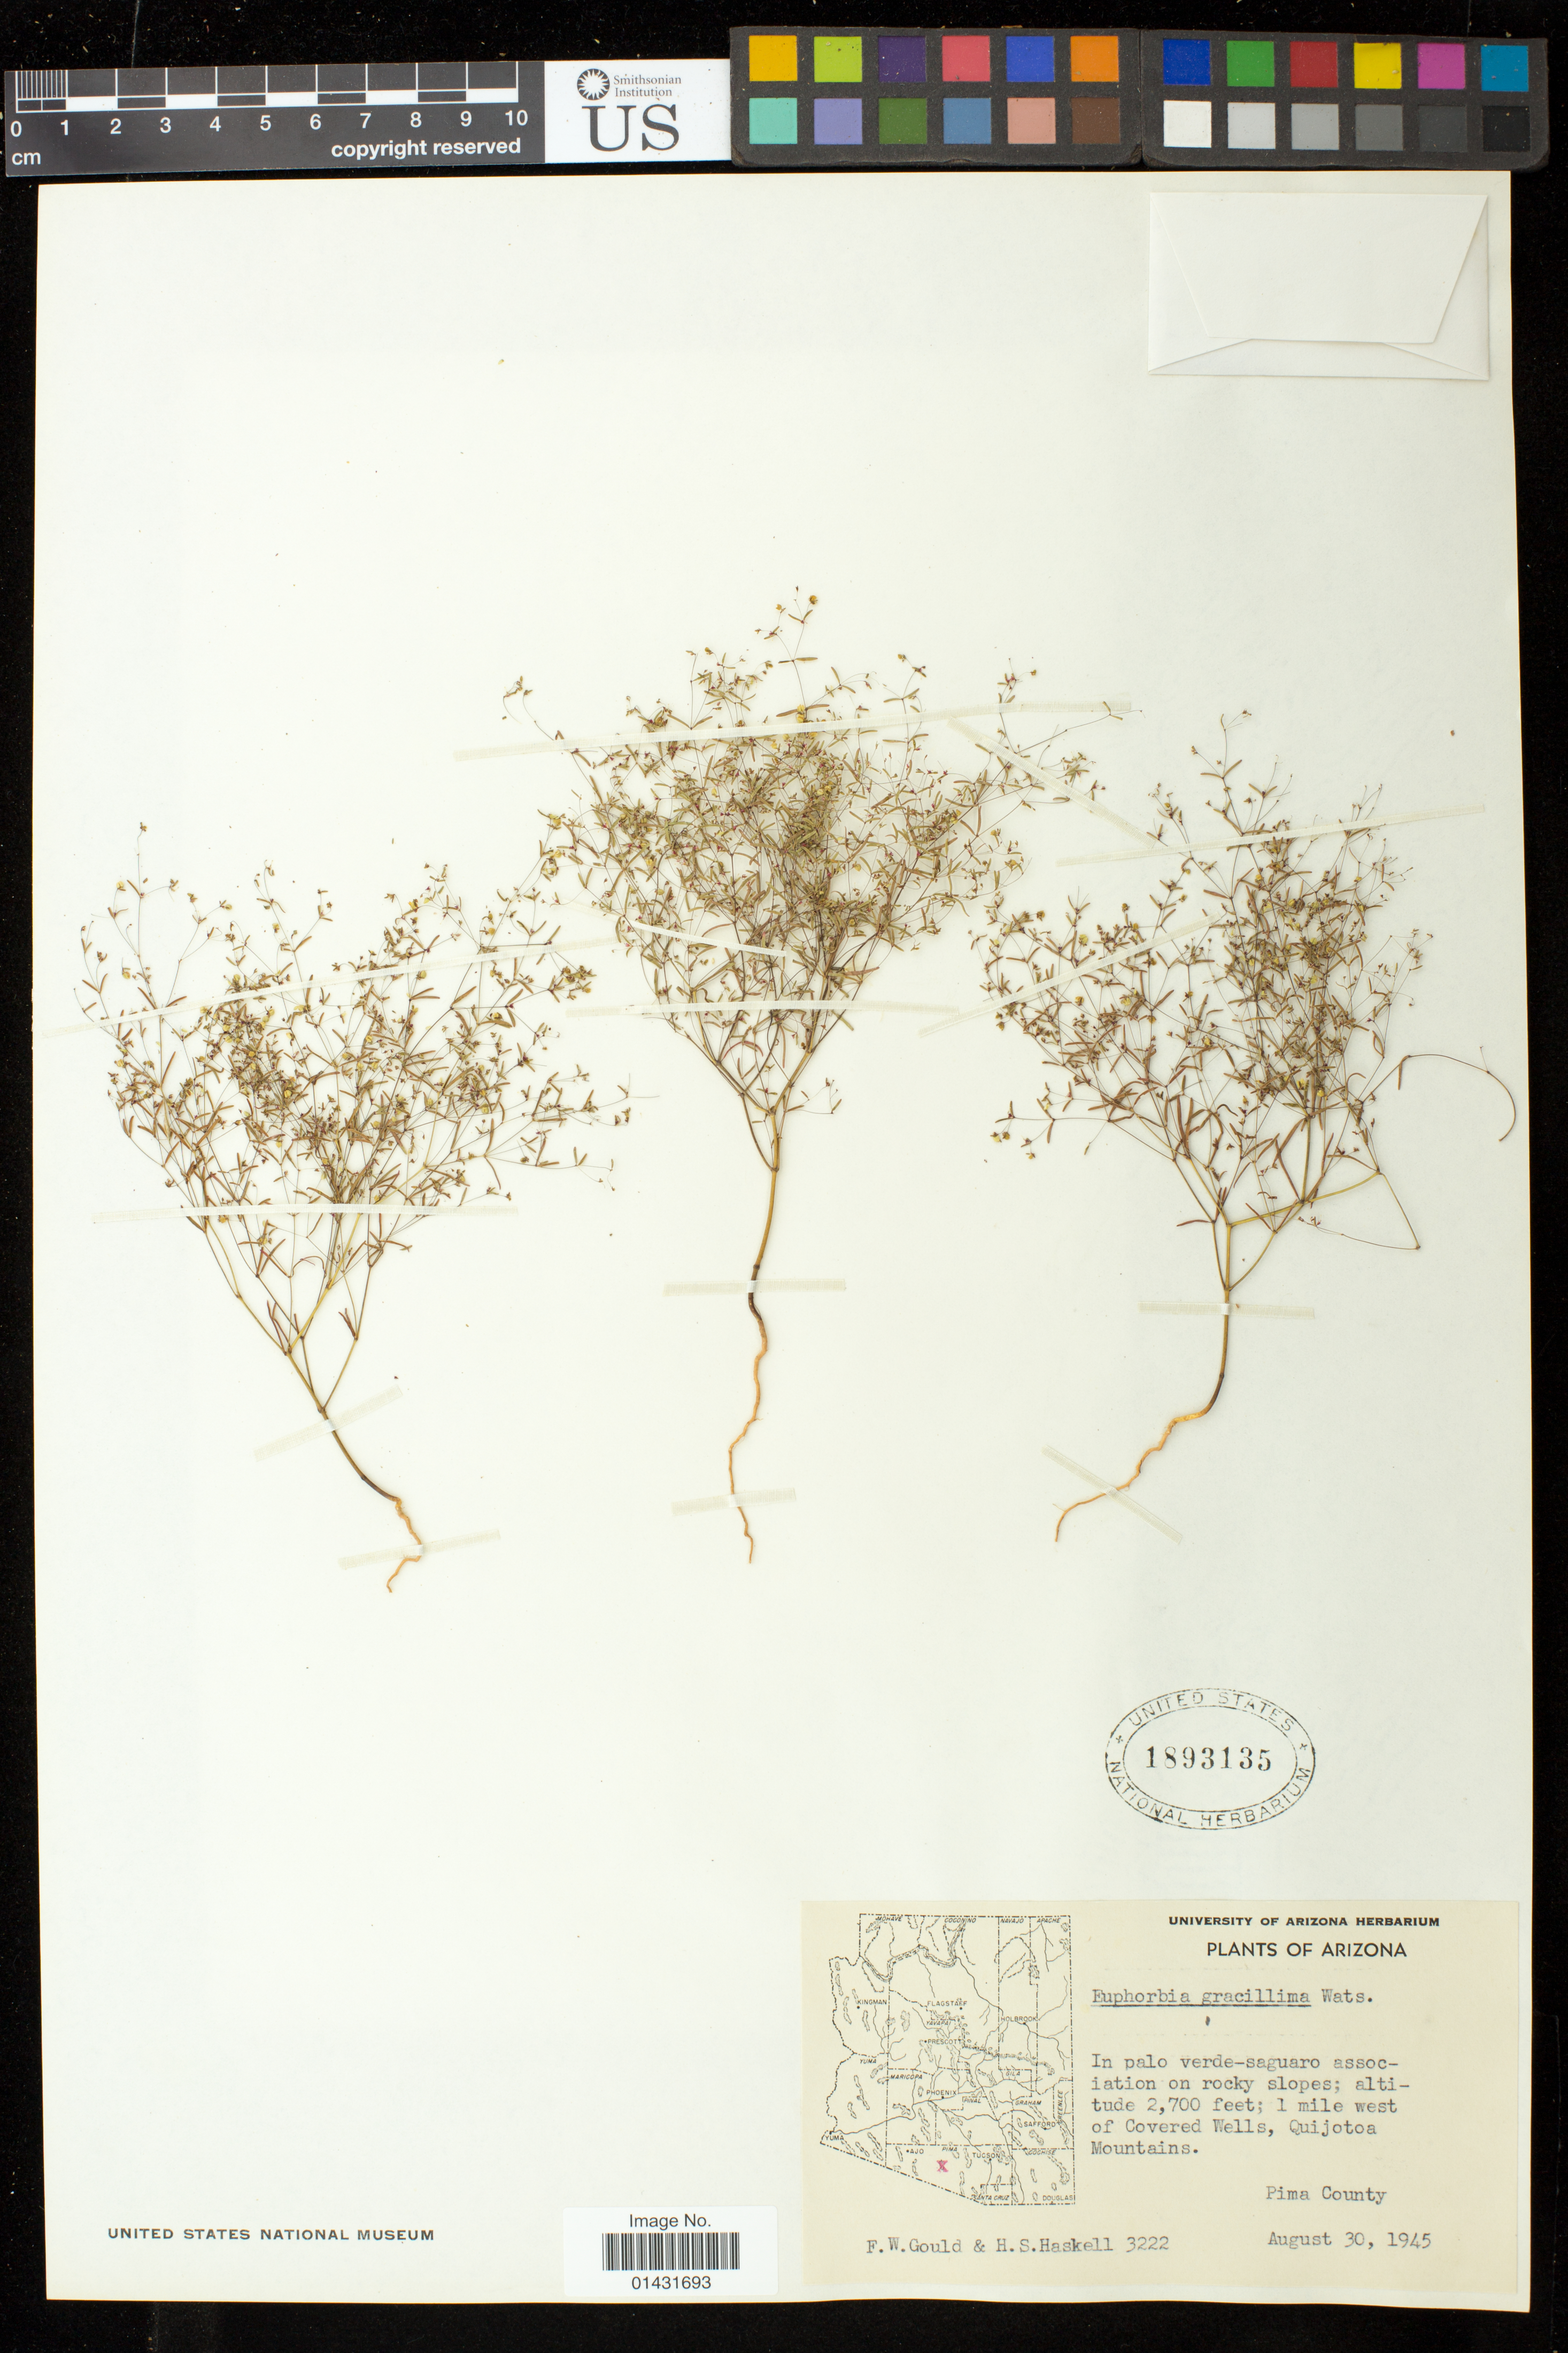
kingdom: Plantae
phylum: Tracheophyta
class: Magnoliopsida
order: Malpighiales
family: Euphorbiaceae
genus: Euphorbia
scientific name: Euphorbia gracillima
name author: S. Watson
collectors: F. W. Gould & H. Haskell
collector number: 3222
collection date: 1945-08-30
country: United States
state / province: Arizona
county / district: Pima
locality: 1 mile west of Covered Wells, Quijotoa Mountains.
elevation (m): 823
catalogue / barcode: US 1893135